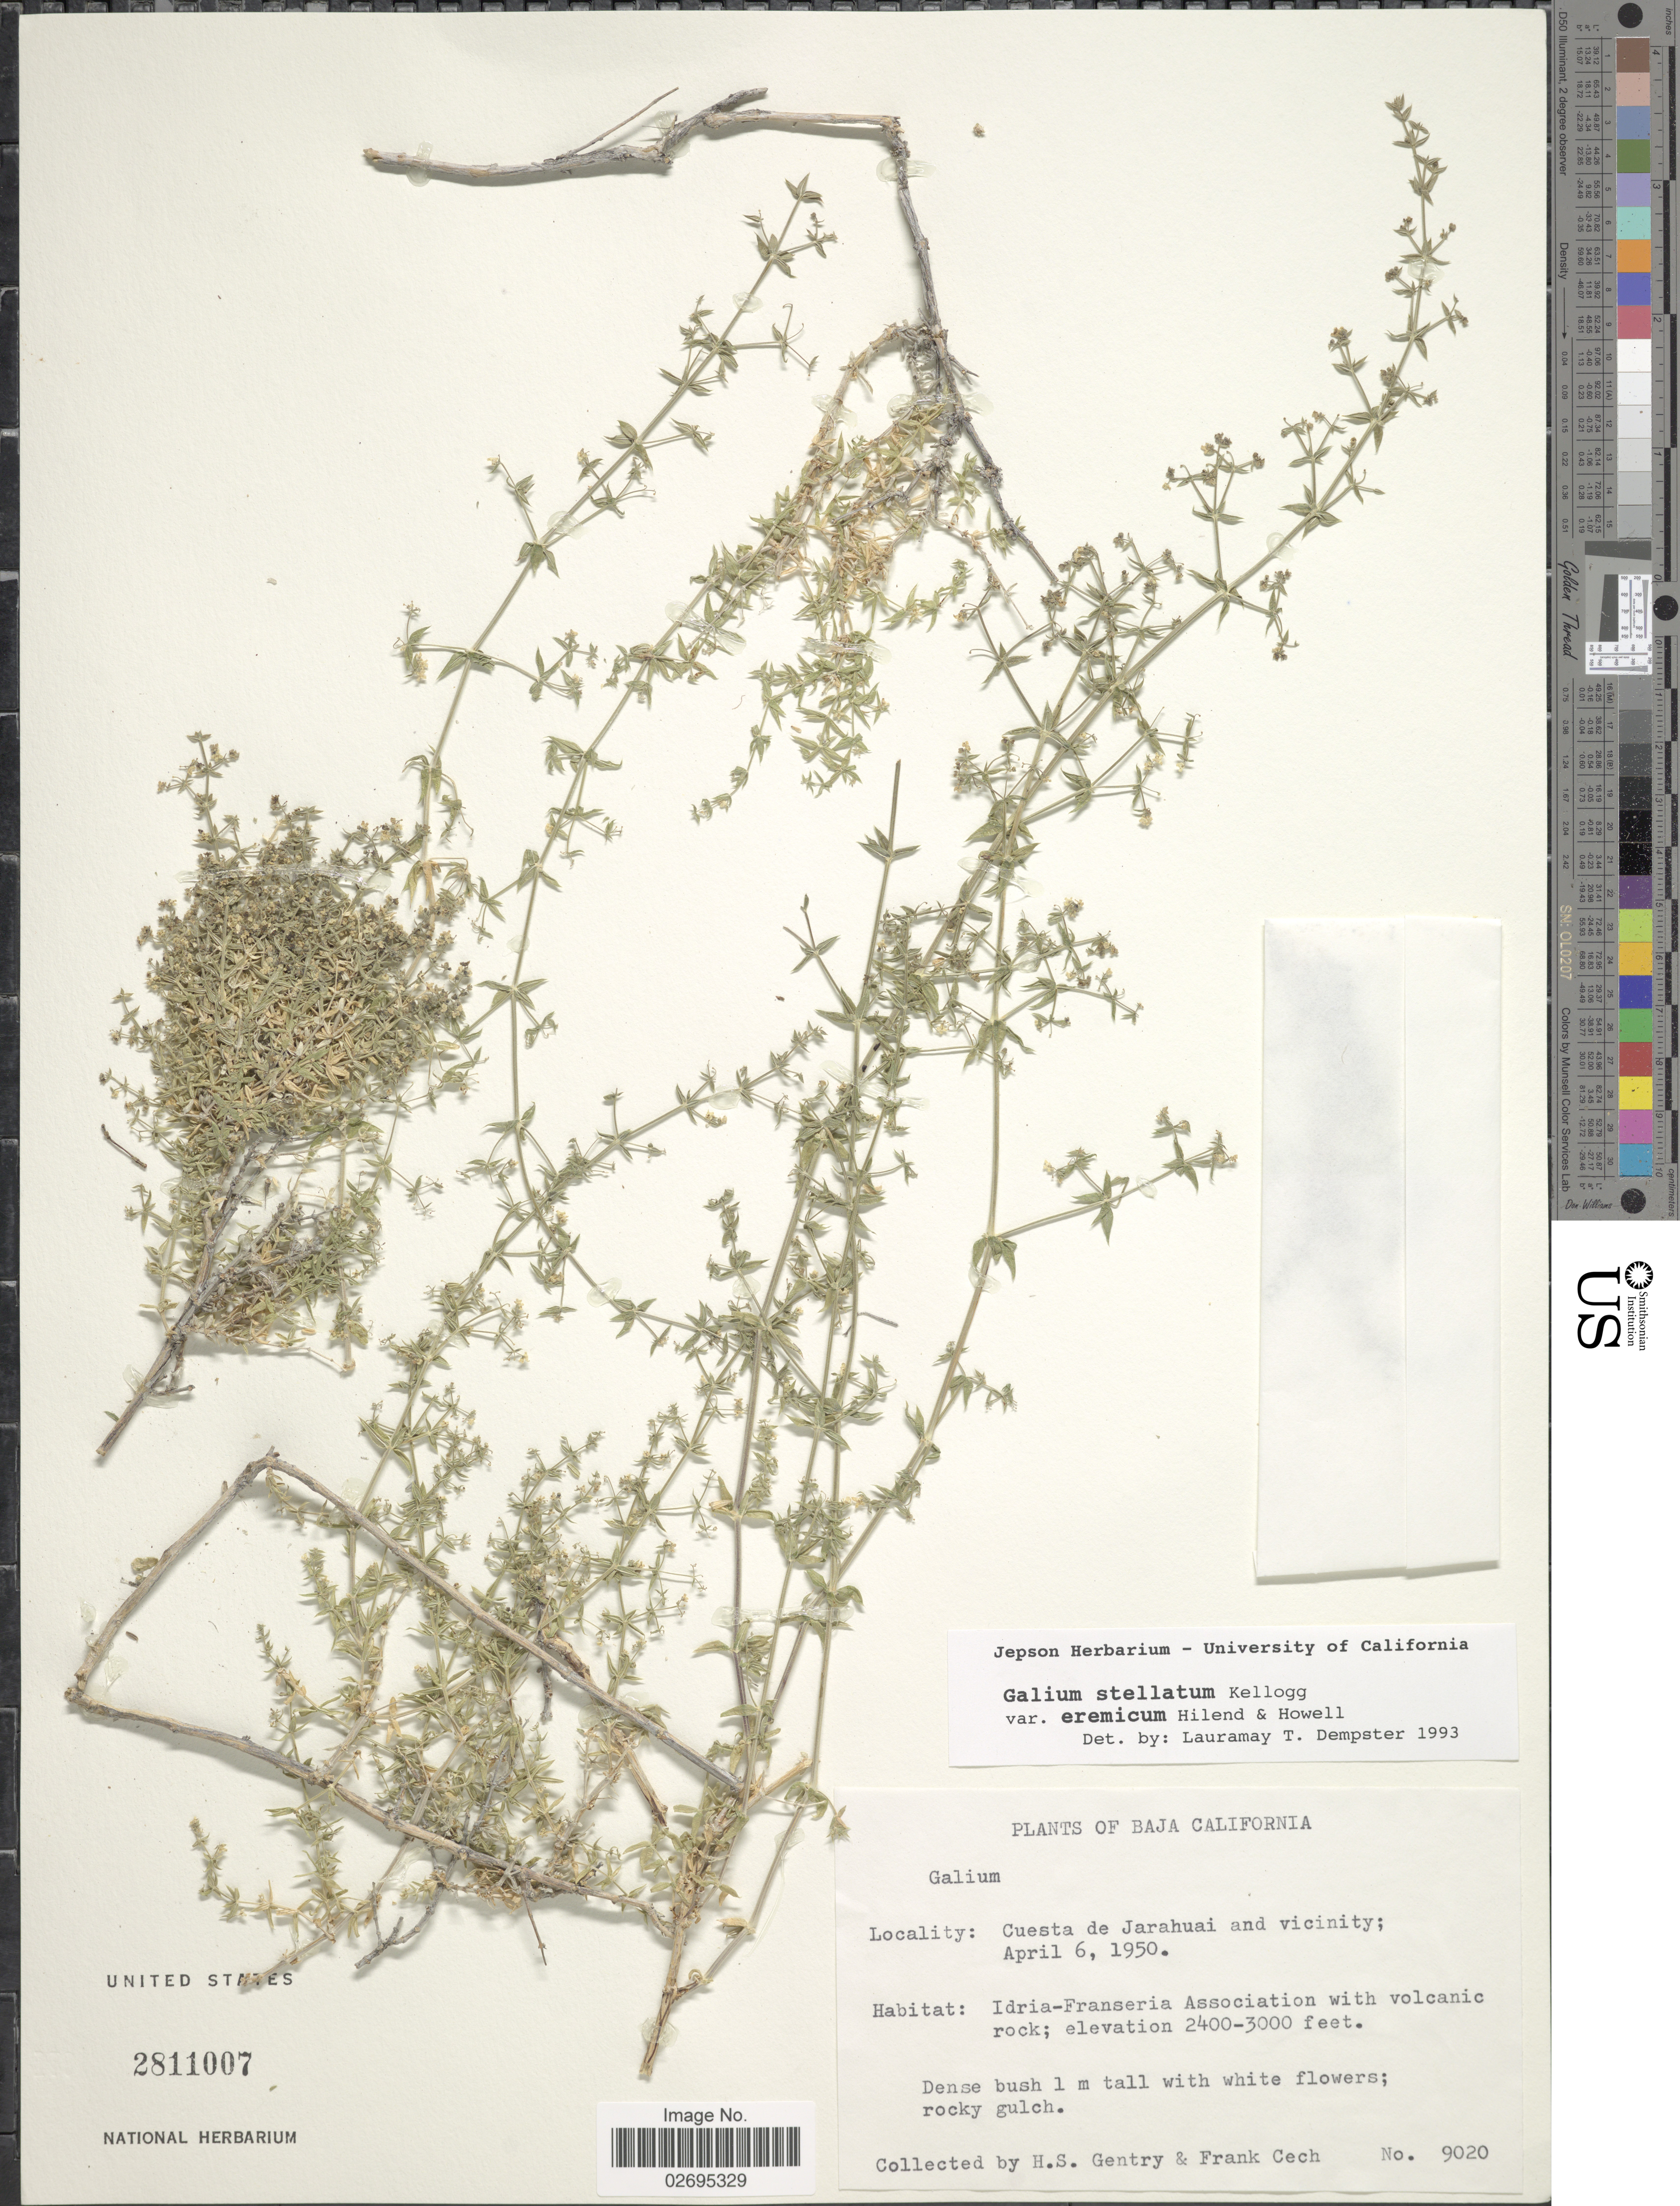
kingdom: Plantae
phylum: Tracheophyta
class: Magnoliopsida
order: Gentianales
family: Rubiaceae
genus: Galium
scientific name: Galium stellatum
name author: Kellogg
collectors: H. S. Gentry & F. Cech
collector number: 9020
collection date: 1950-04-06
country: Mexico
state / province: Baja California Norte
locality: Cuesta de Jarahuai and vicinity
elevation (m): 732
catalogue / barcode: US 2811007